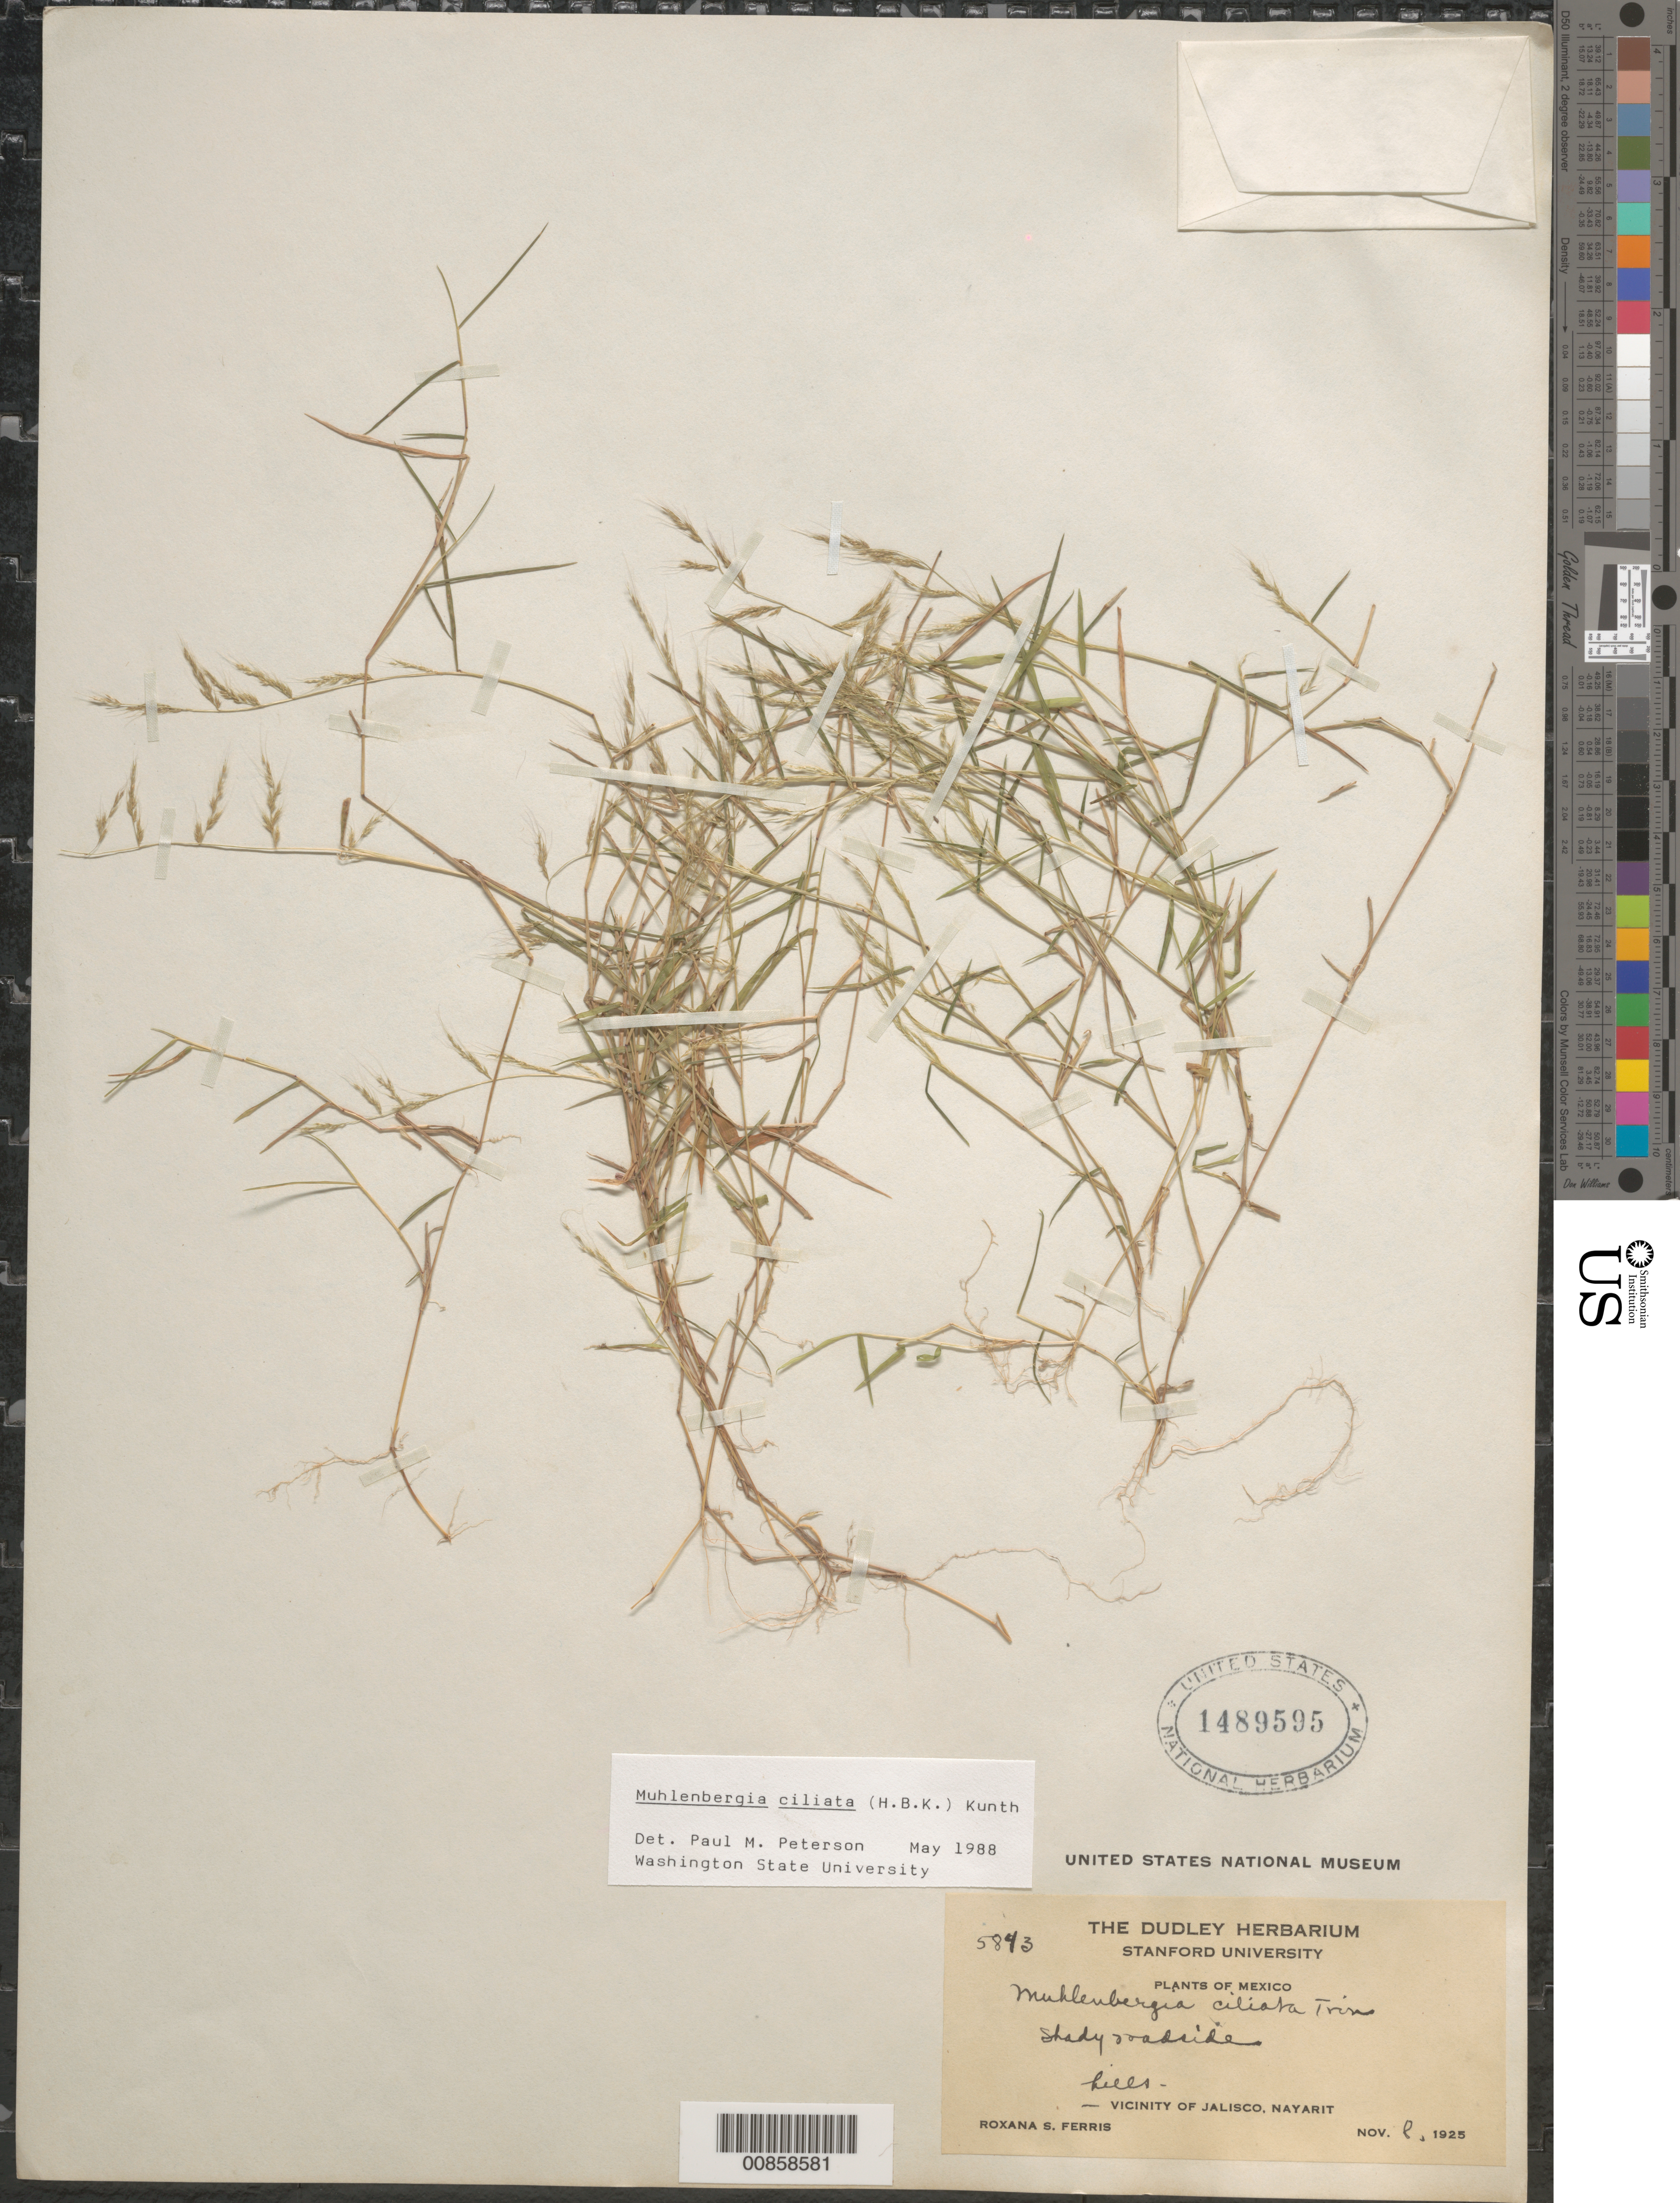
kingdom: Plantae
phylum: Tracheophyta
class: Liliopsida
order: Poales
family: Poaceae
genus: Muhlenbergia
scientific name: Muhlenbergia ciliata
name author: (Kunth) Trin.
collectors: R. S. Felger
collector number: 5843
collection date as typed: Nov 1925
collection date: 1925-11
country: Mexico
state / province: Nayarit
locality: Vicinity of Jalisco, Nay.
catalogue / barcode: US 1489595